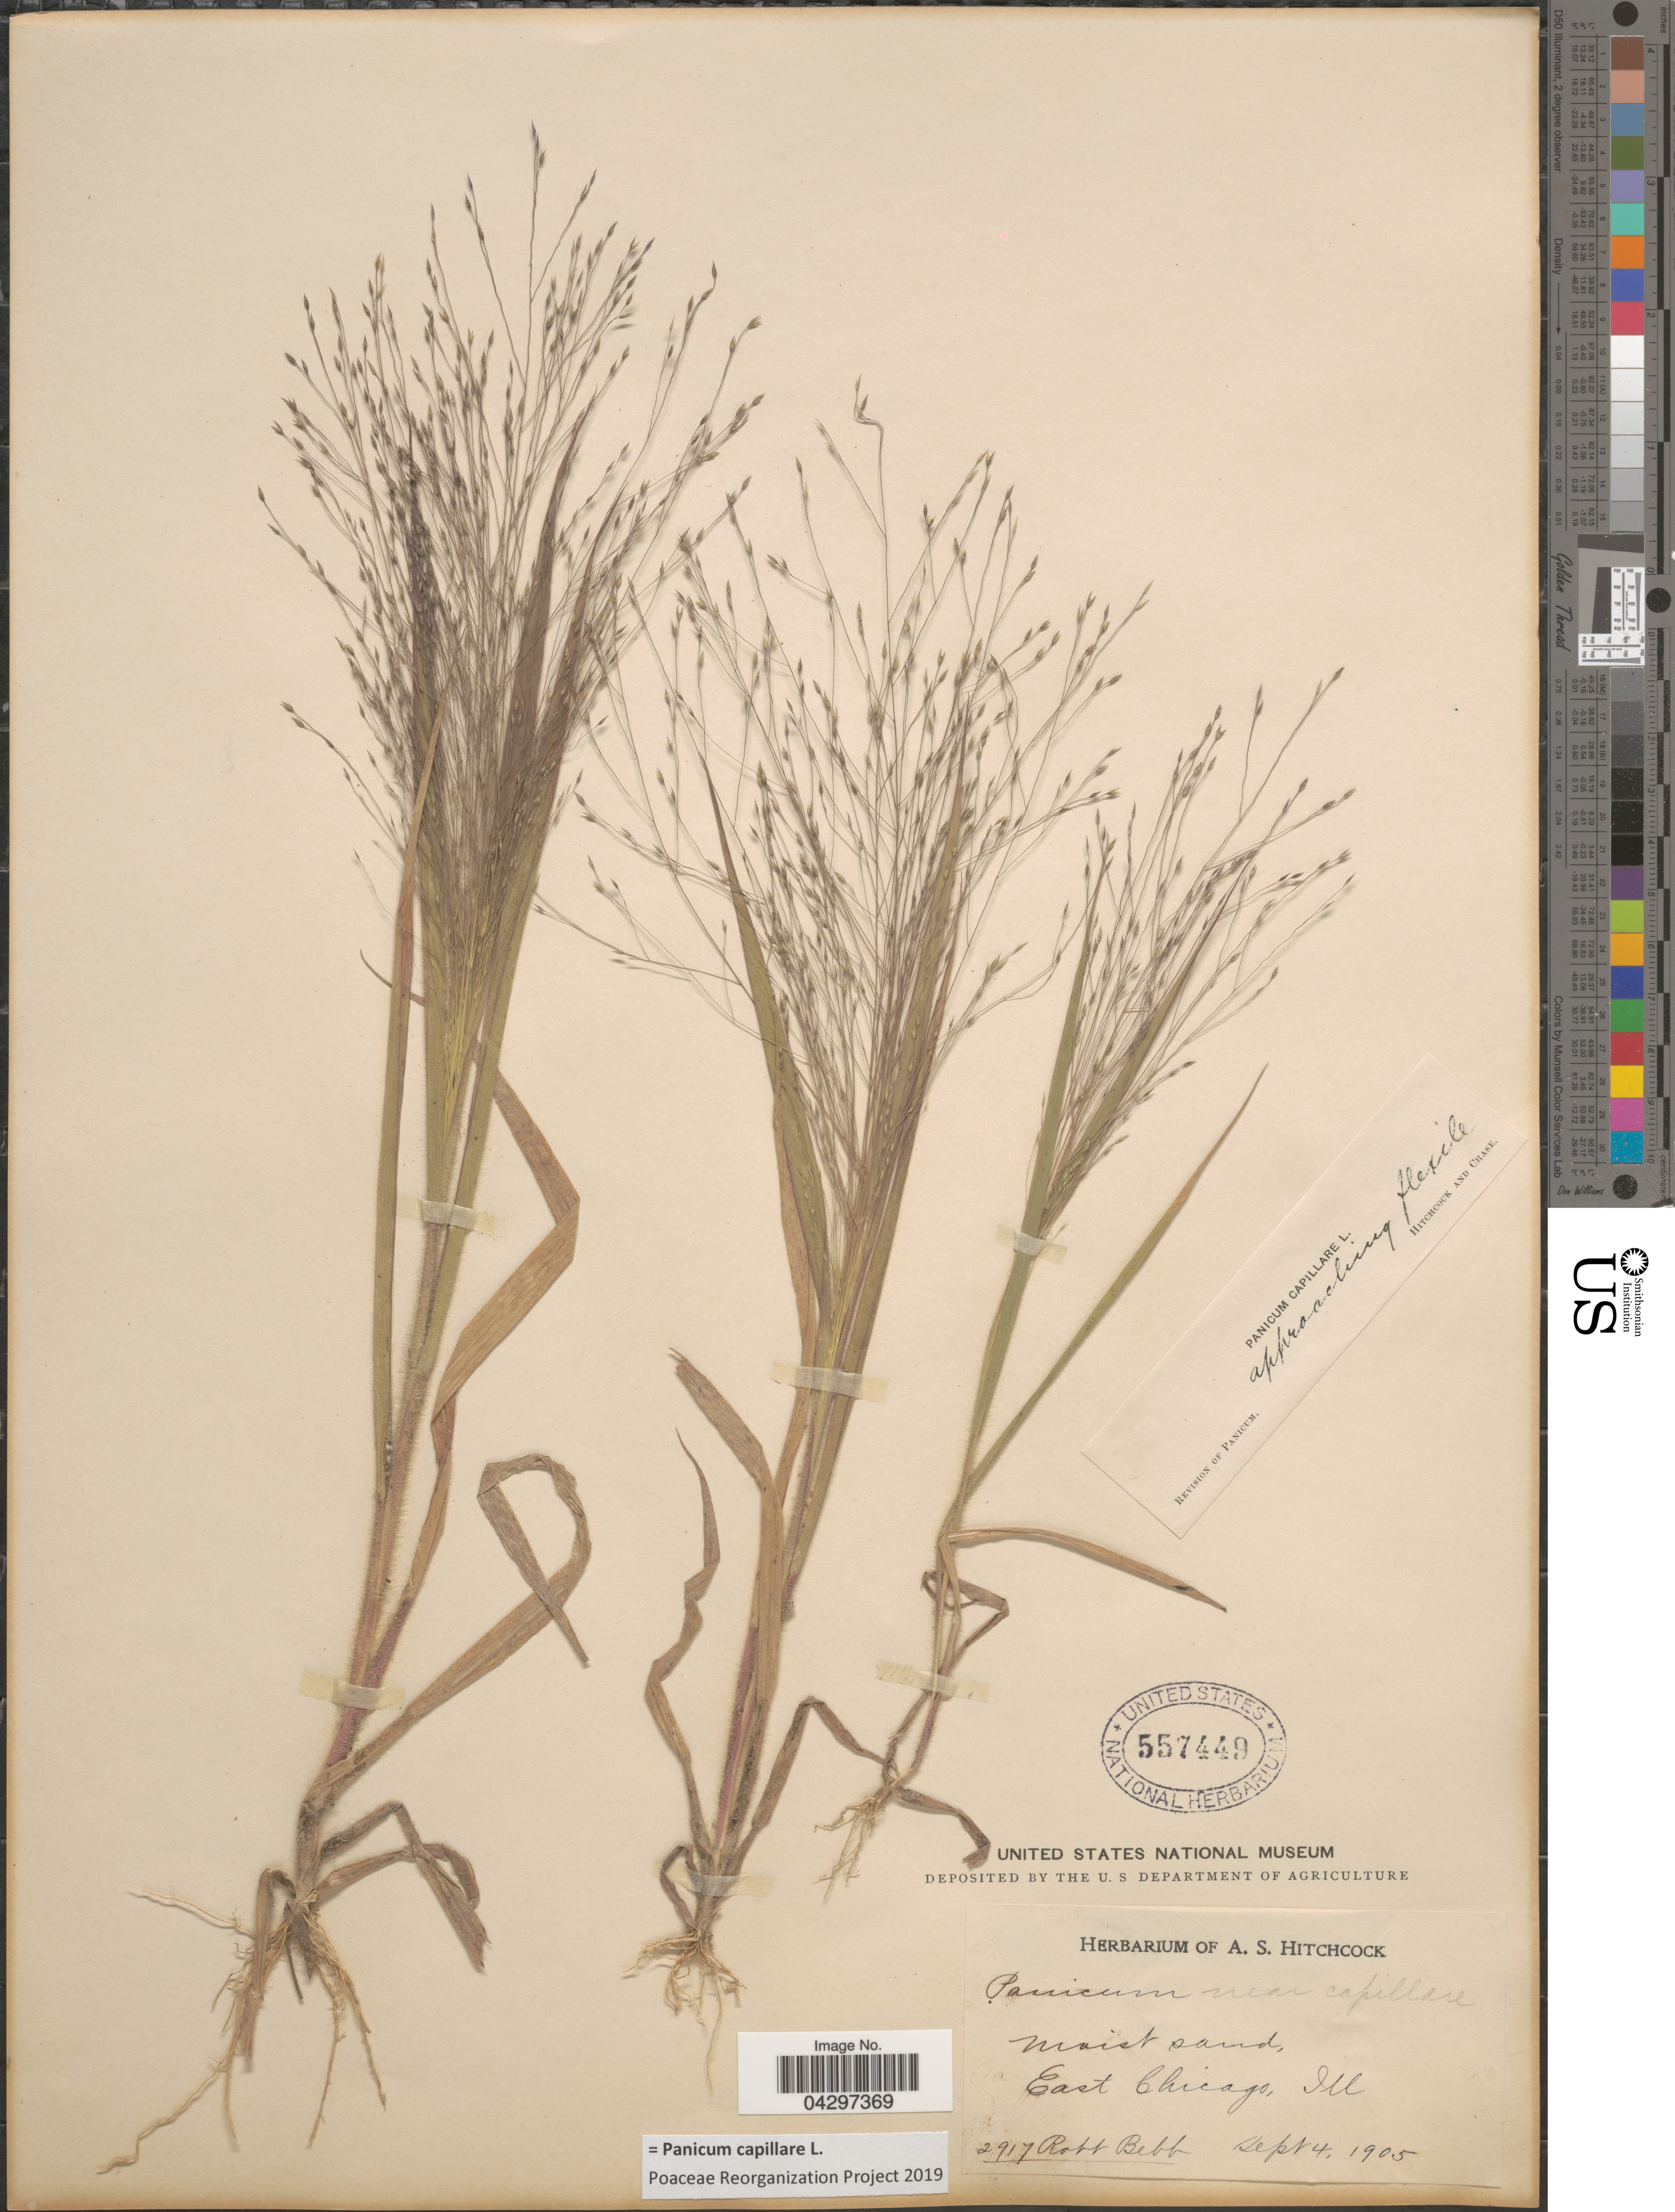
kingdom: Plantae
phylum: Tracheophyta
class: Liliopsida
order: Poales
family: Poaceae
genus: Panicum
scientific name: Panicum capillare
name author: L.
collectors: R. Bebb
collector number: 2917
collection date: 1905-09-04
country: United States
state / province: Illinois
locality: Moist sand, East Chicago.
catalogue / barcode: US 557449